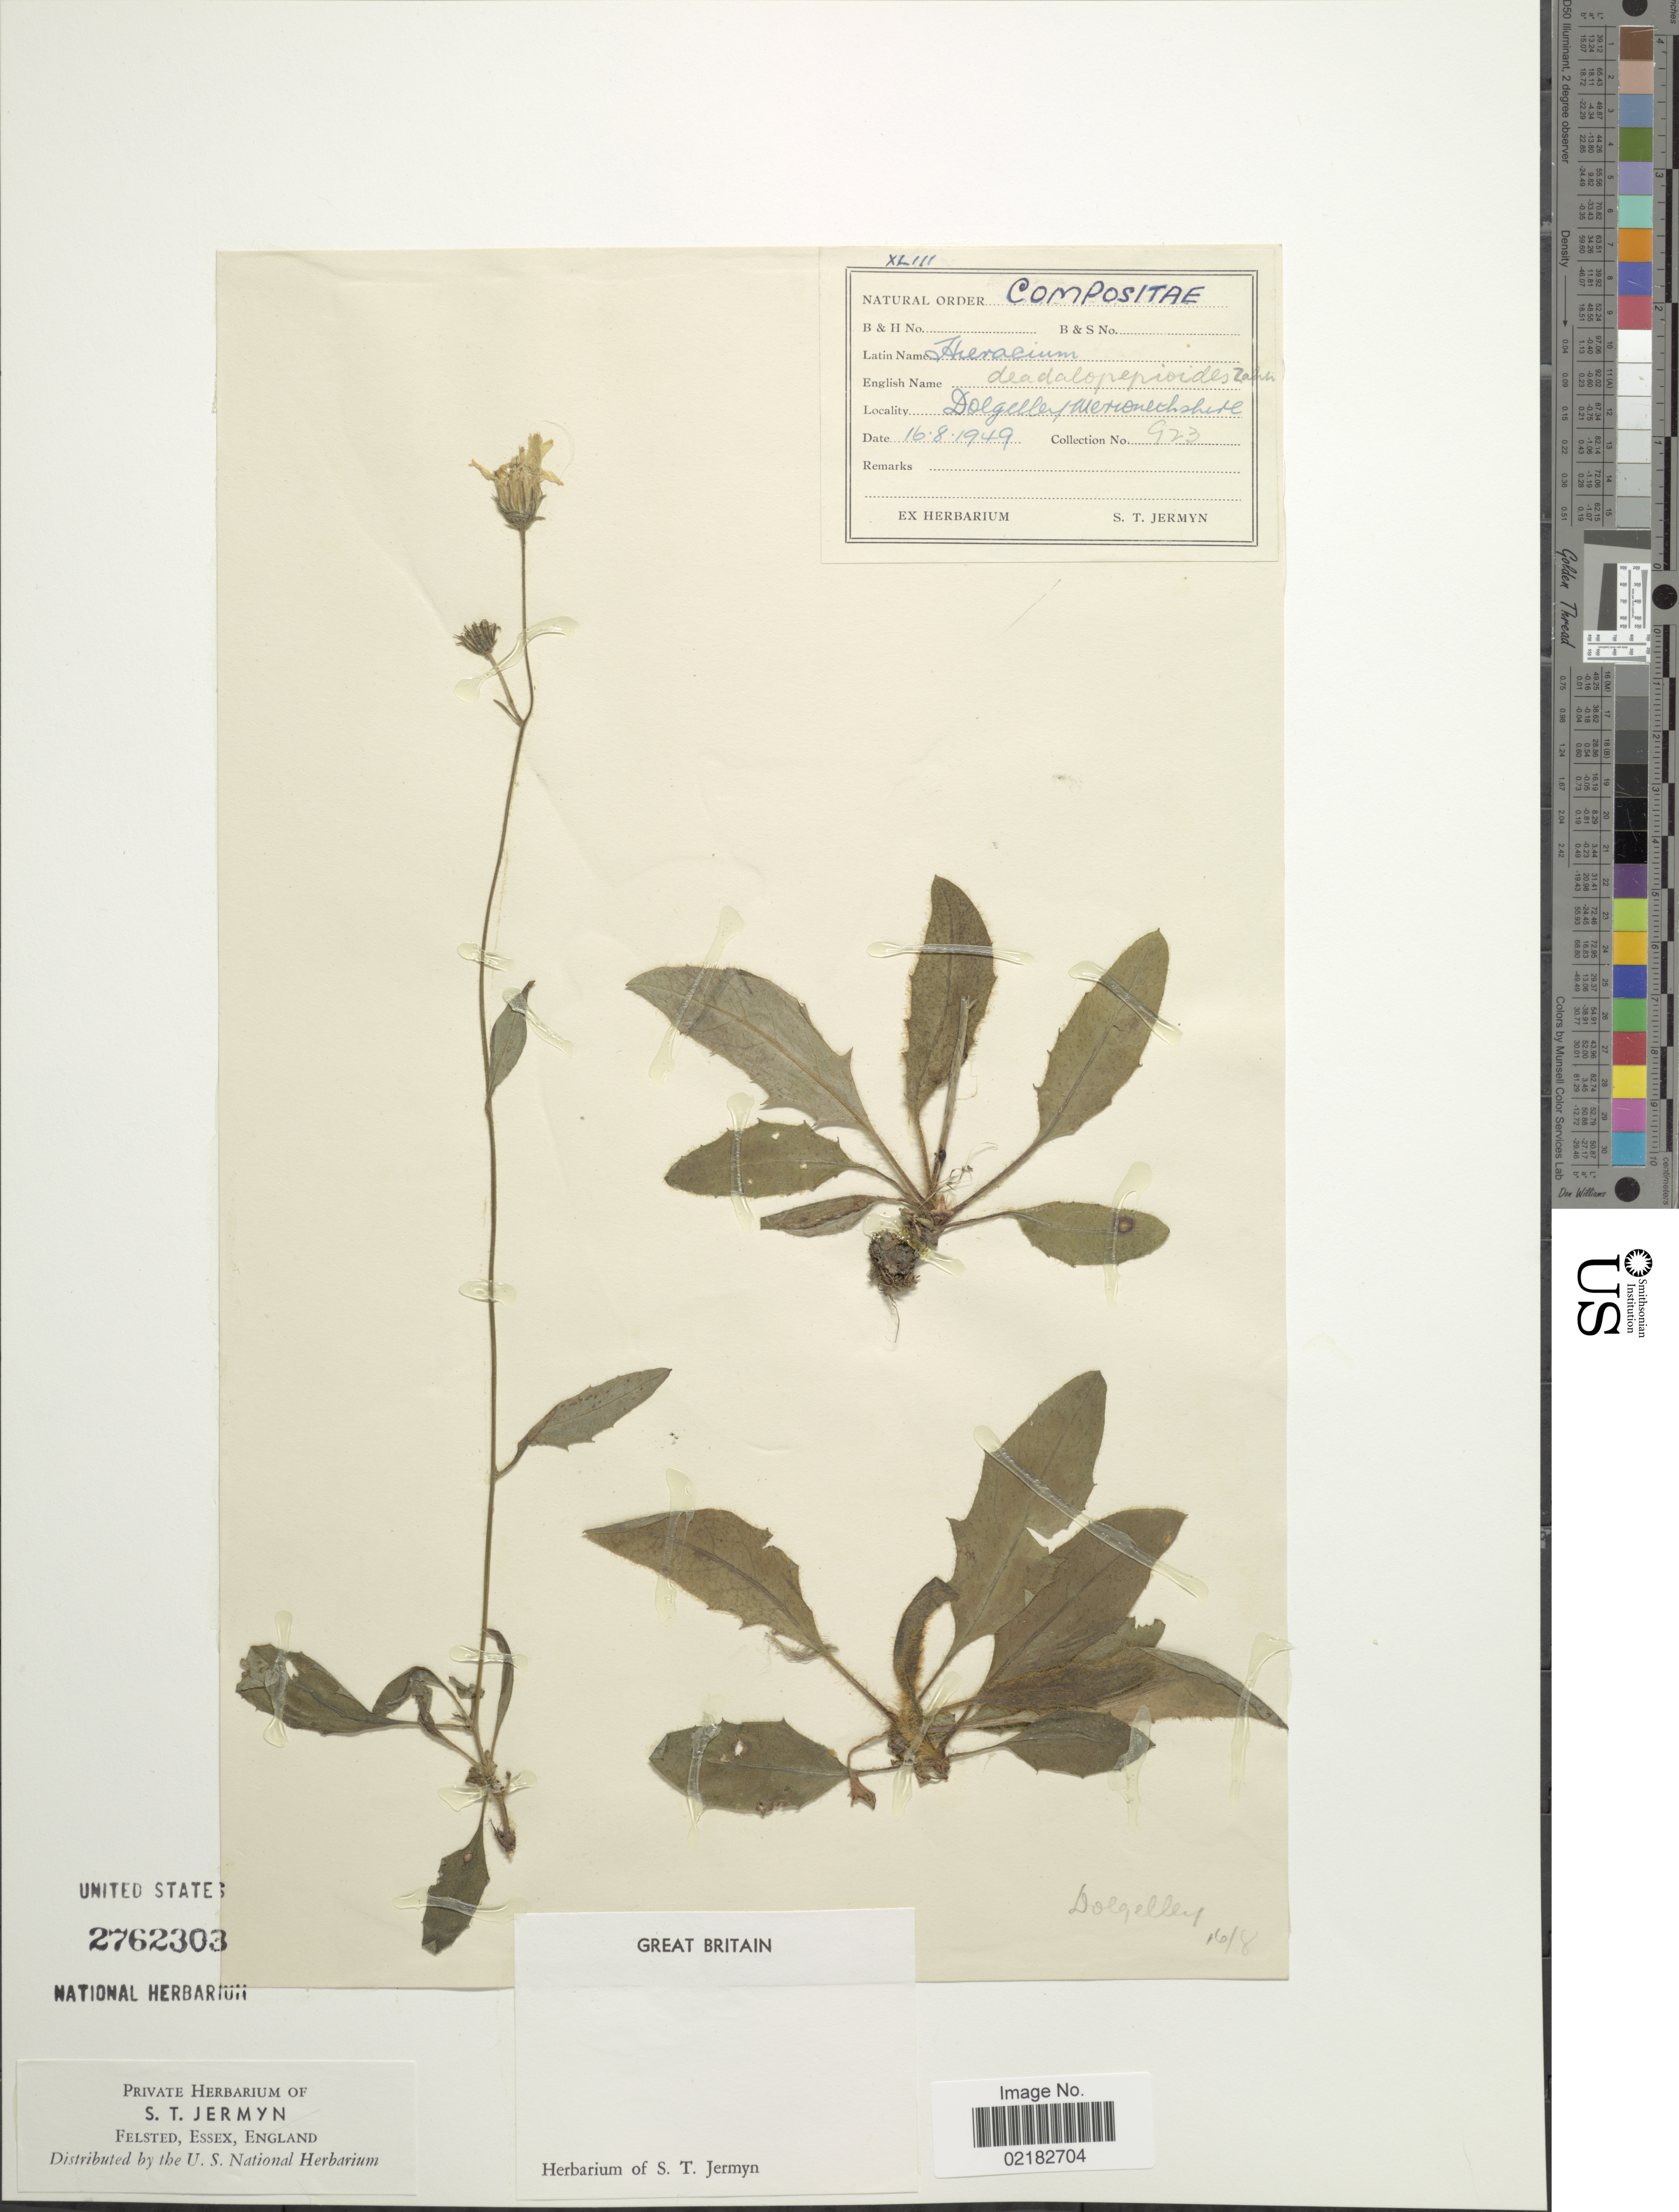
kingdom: Plantae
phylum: Tracheophyta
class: Magnoliopsida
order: Asterales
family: Asteraceae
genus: Hieracium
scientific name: Hieracium repandulare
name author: Druce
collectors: S. Jermyn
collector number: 923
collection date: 1949-08-16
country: United Kingdom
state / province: Wales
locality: Great Britain, Dolgellau, Merionethshire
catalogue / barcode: US 2762303